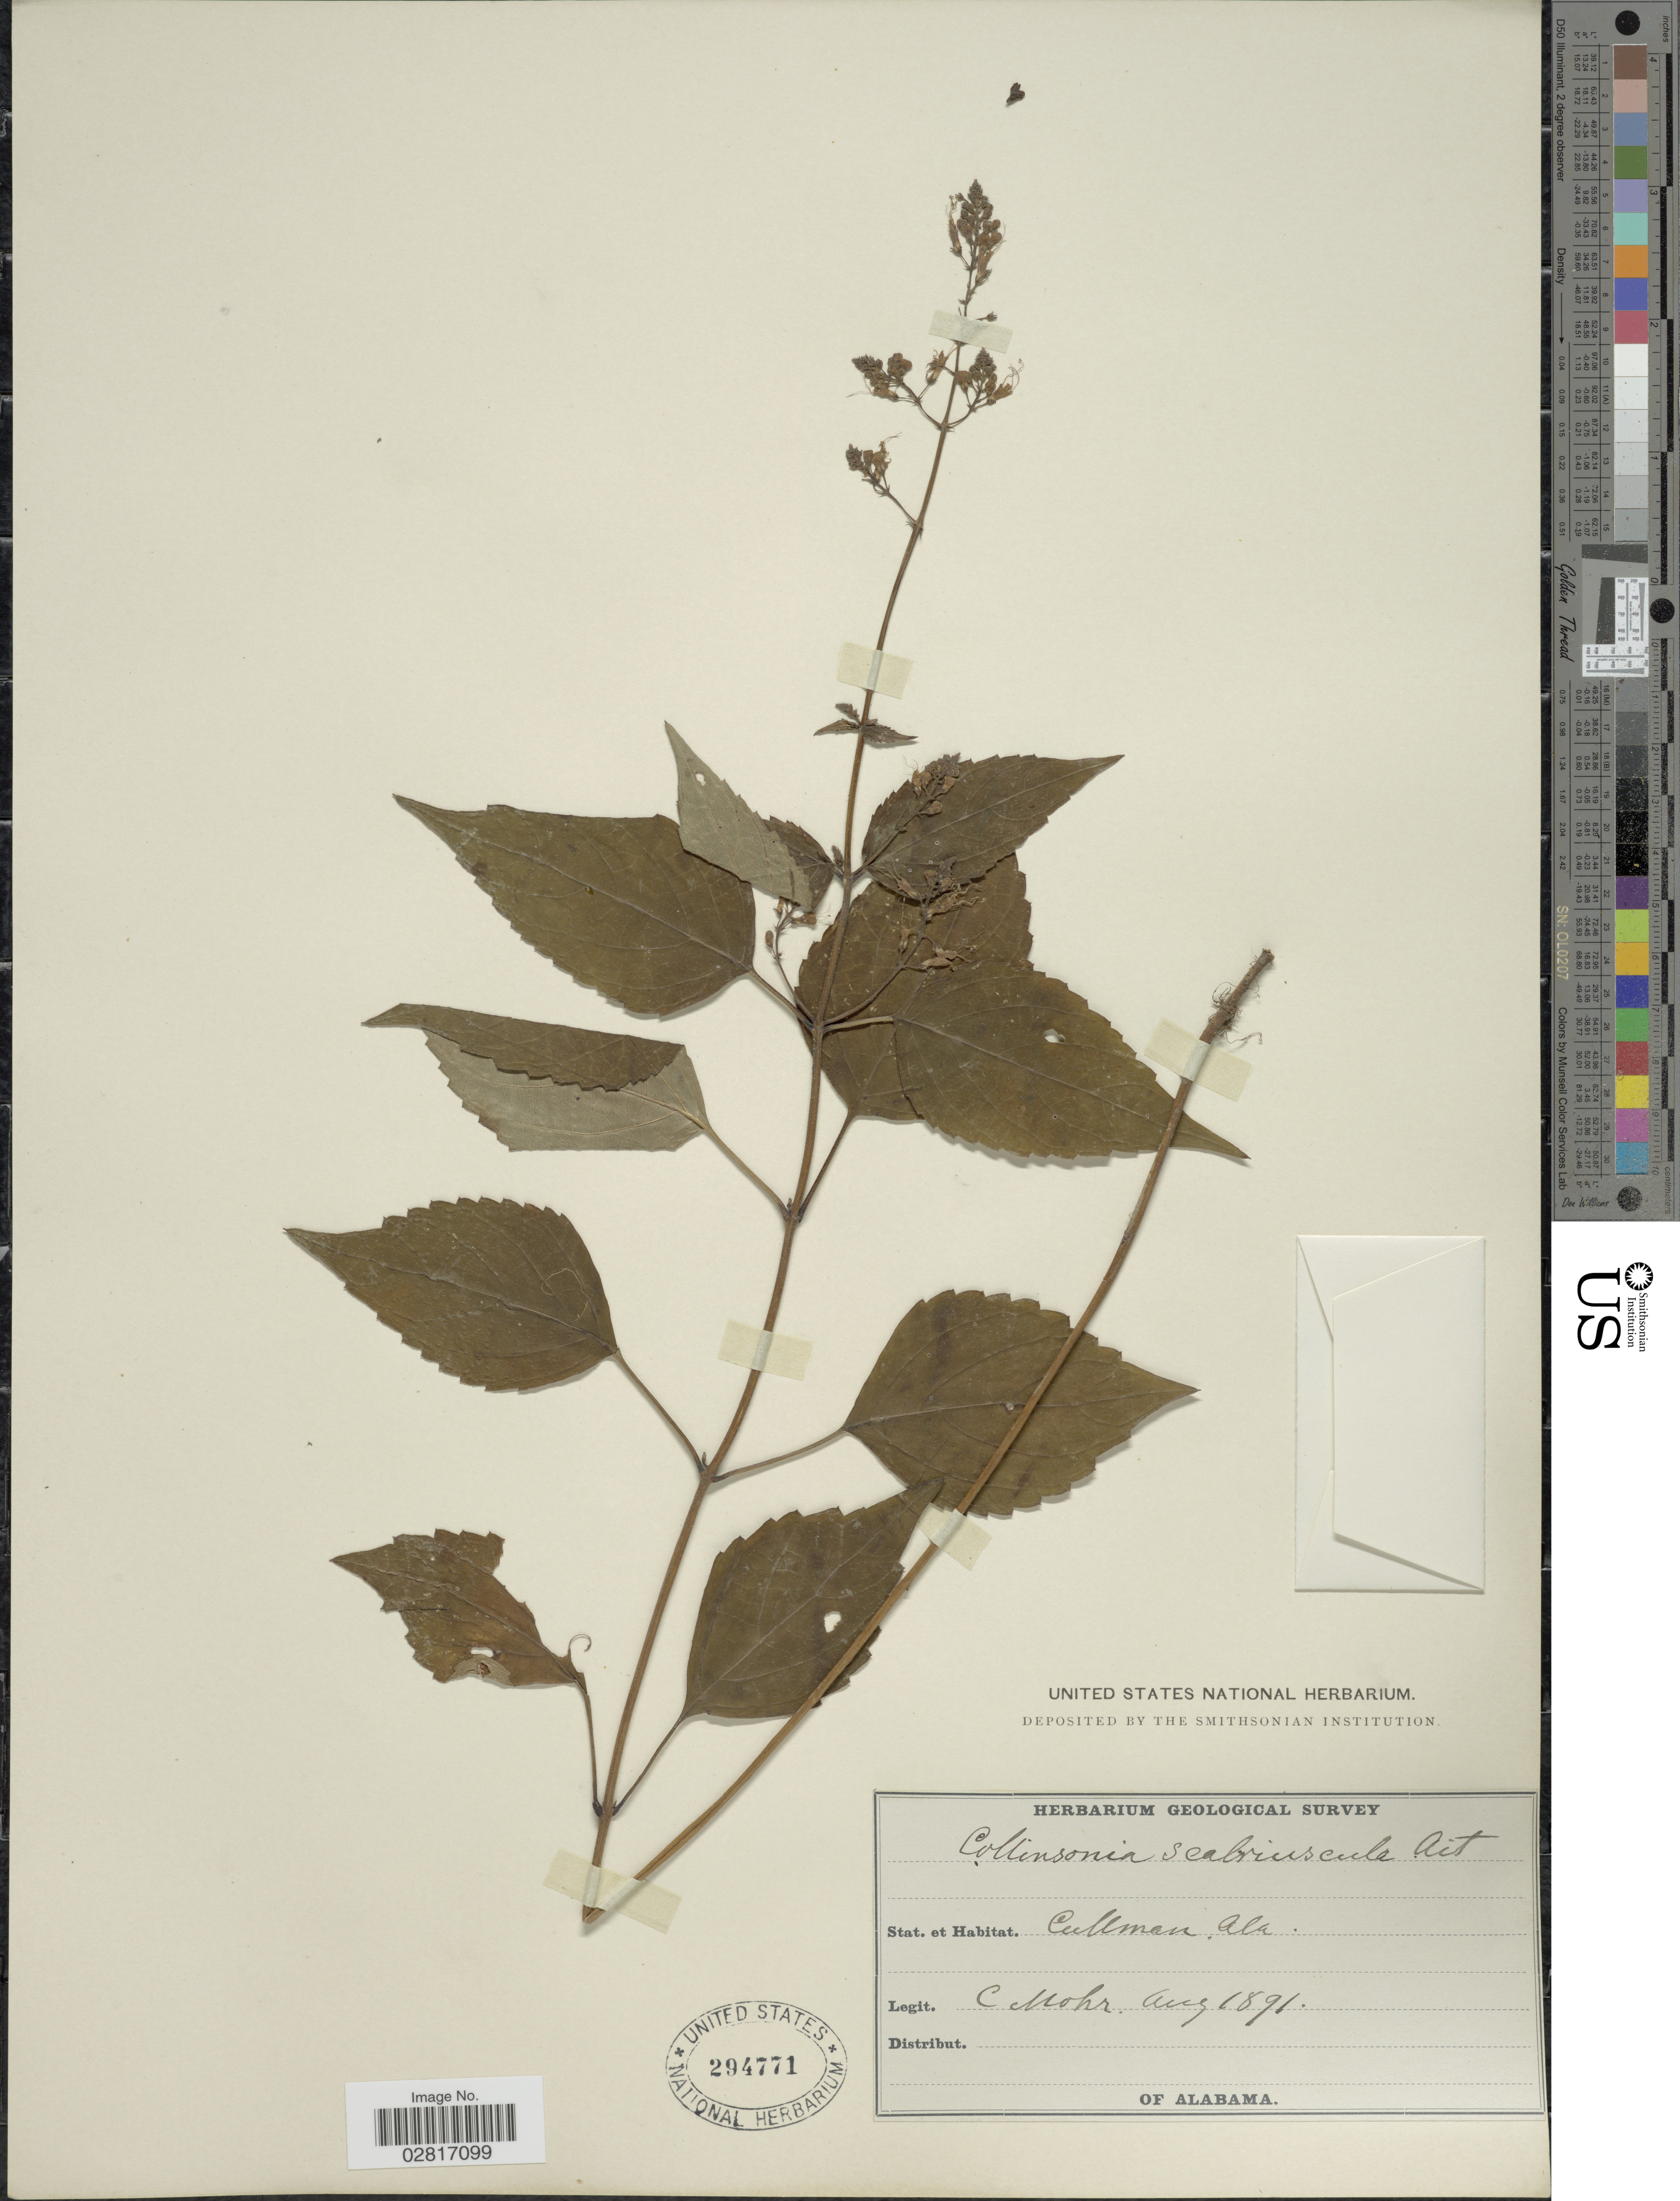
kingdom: Plantae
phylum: Tracheophyta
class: Magnoliopsida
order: Lamiales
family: Lamiaceae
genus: Collinsonia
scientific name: Collinsonia canadensis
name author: L.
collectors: C. T. Mohr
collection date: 1891-08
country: United States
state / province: Alabama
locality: Cullman, Ala.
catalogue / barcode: US 294771